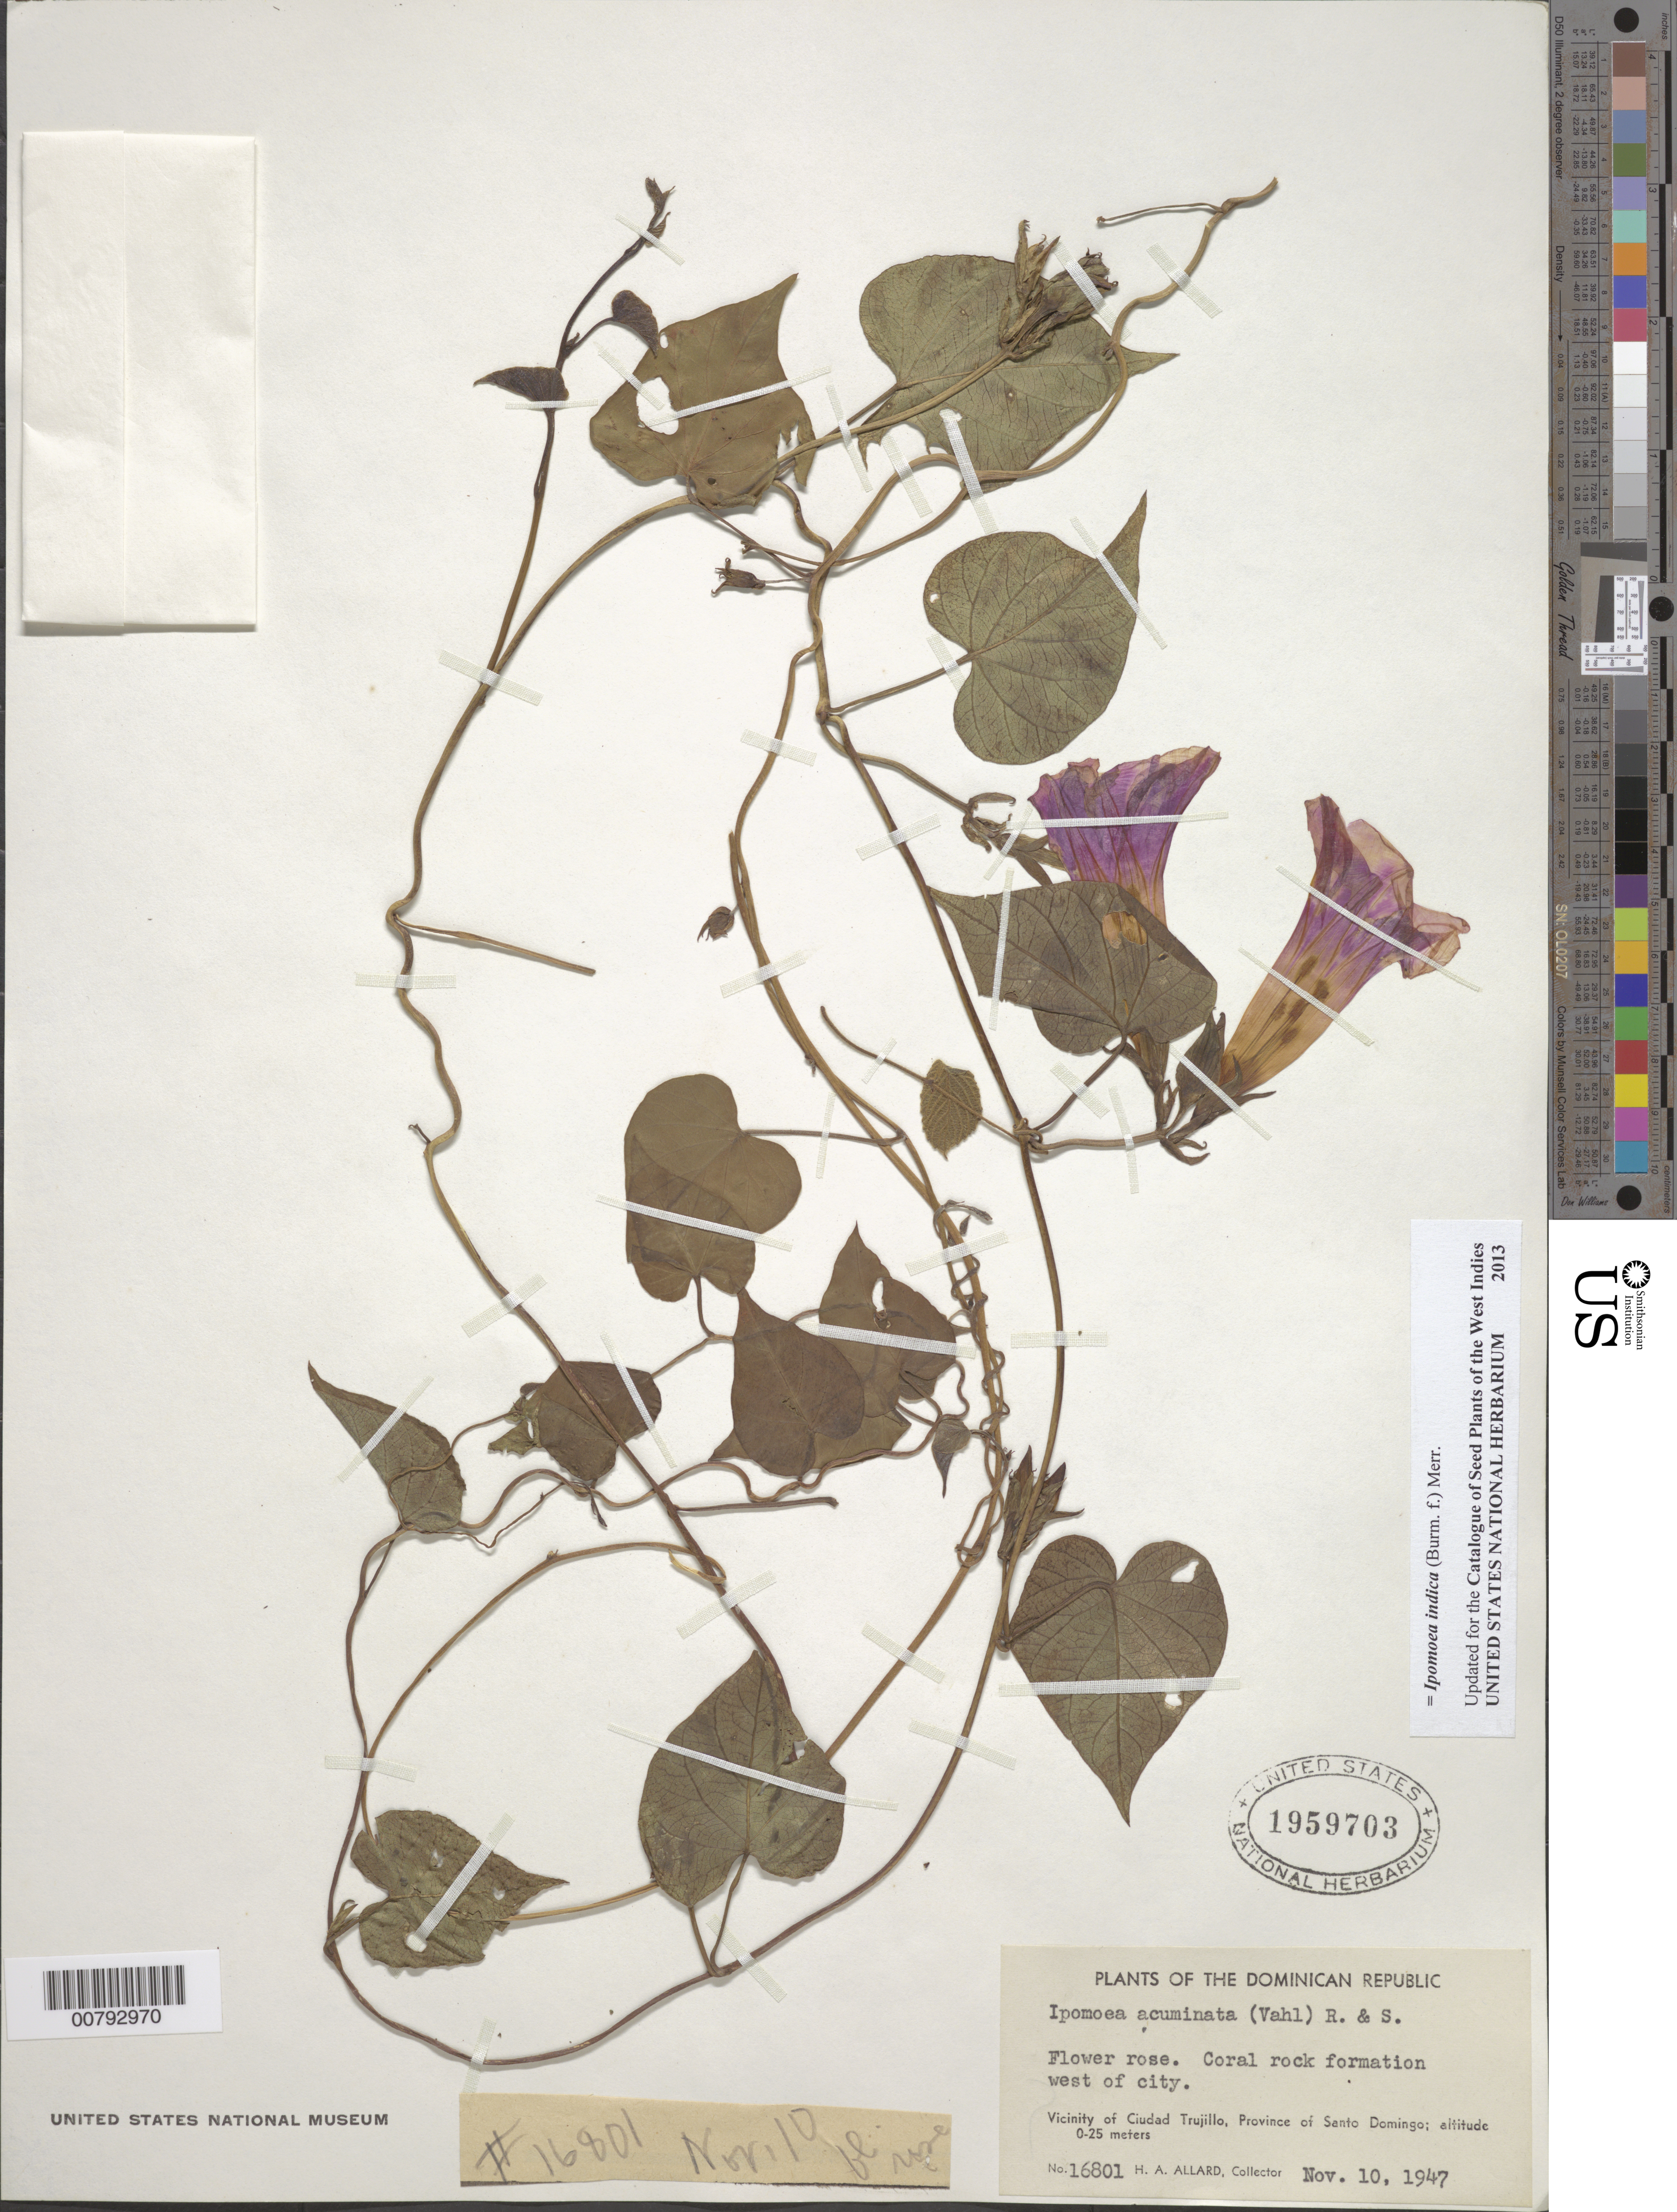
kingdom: Plantae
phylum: Tracheophyta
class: Magnoliopsida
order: Solanales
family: Convolvulaceae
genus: Ipomoea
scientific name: Ipomoea indica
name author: (Burm.) Merr.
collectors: H. A. Allard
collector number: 16801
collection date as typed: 10 Nov 1947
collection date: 1947-11-10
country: Dominican Republic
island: Hispaniola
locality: Province of Santo Domingo, vicinity of Ciudad Trujillo, west of city.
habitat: Coral rock formation.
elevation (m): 0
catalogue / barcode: US 1959703